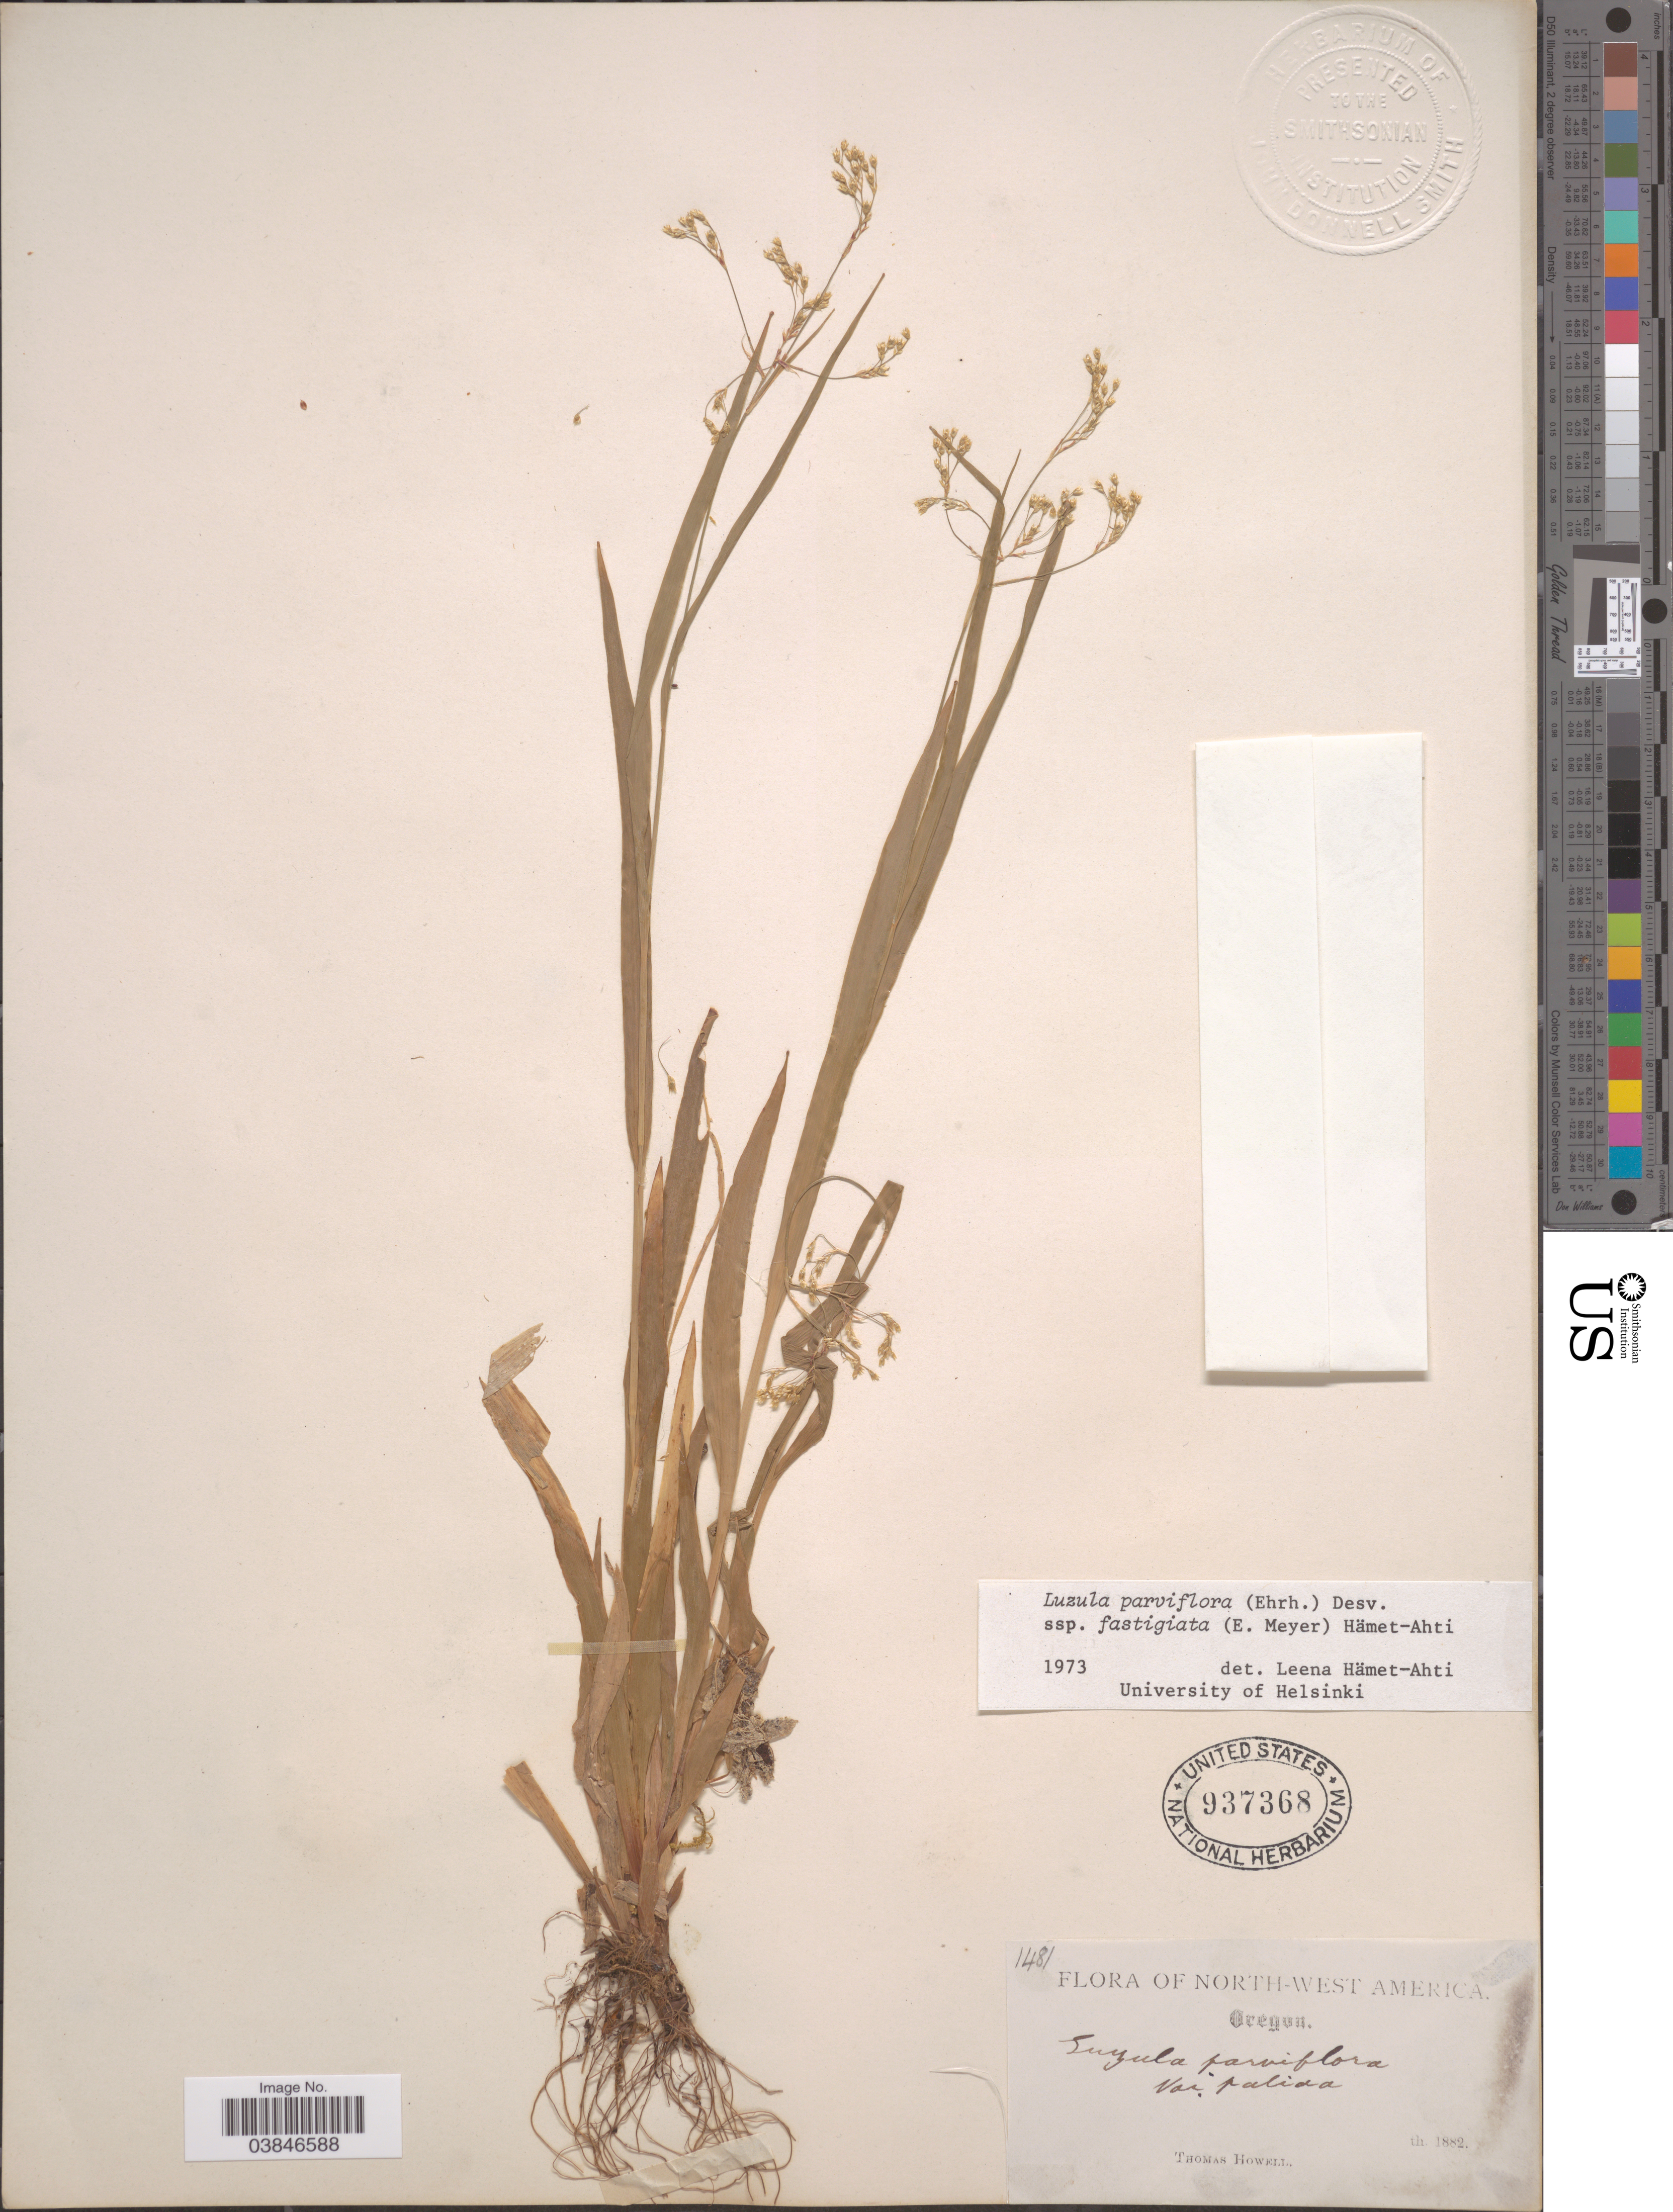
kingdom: Plantae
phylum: Tracheophyta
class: Liliopsida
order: Poales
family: Juncaceae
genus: Luzula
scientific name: Luzula parviflora subsp. fastigiata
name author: Buchenau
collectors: T. Howell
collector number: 1481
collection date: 1882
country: United States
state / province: Oregon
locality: North-West America.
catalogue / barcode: US 937368